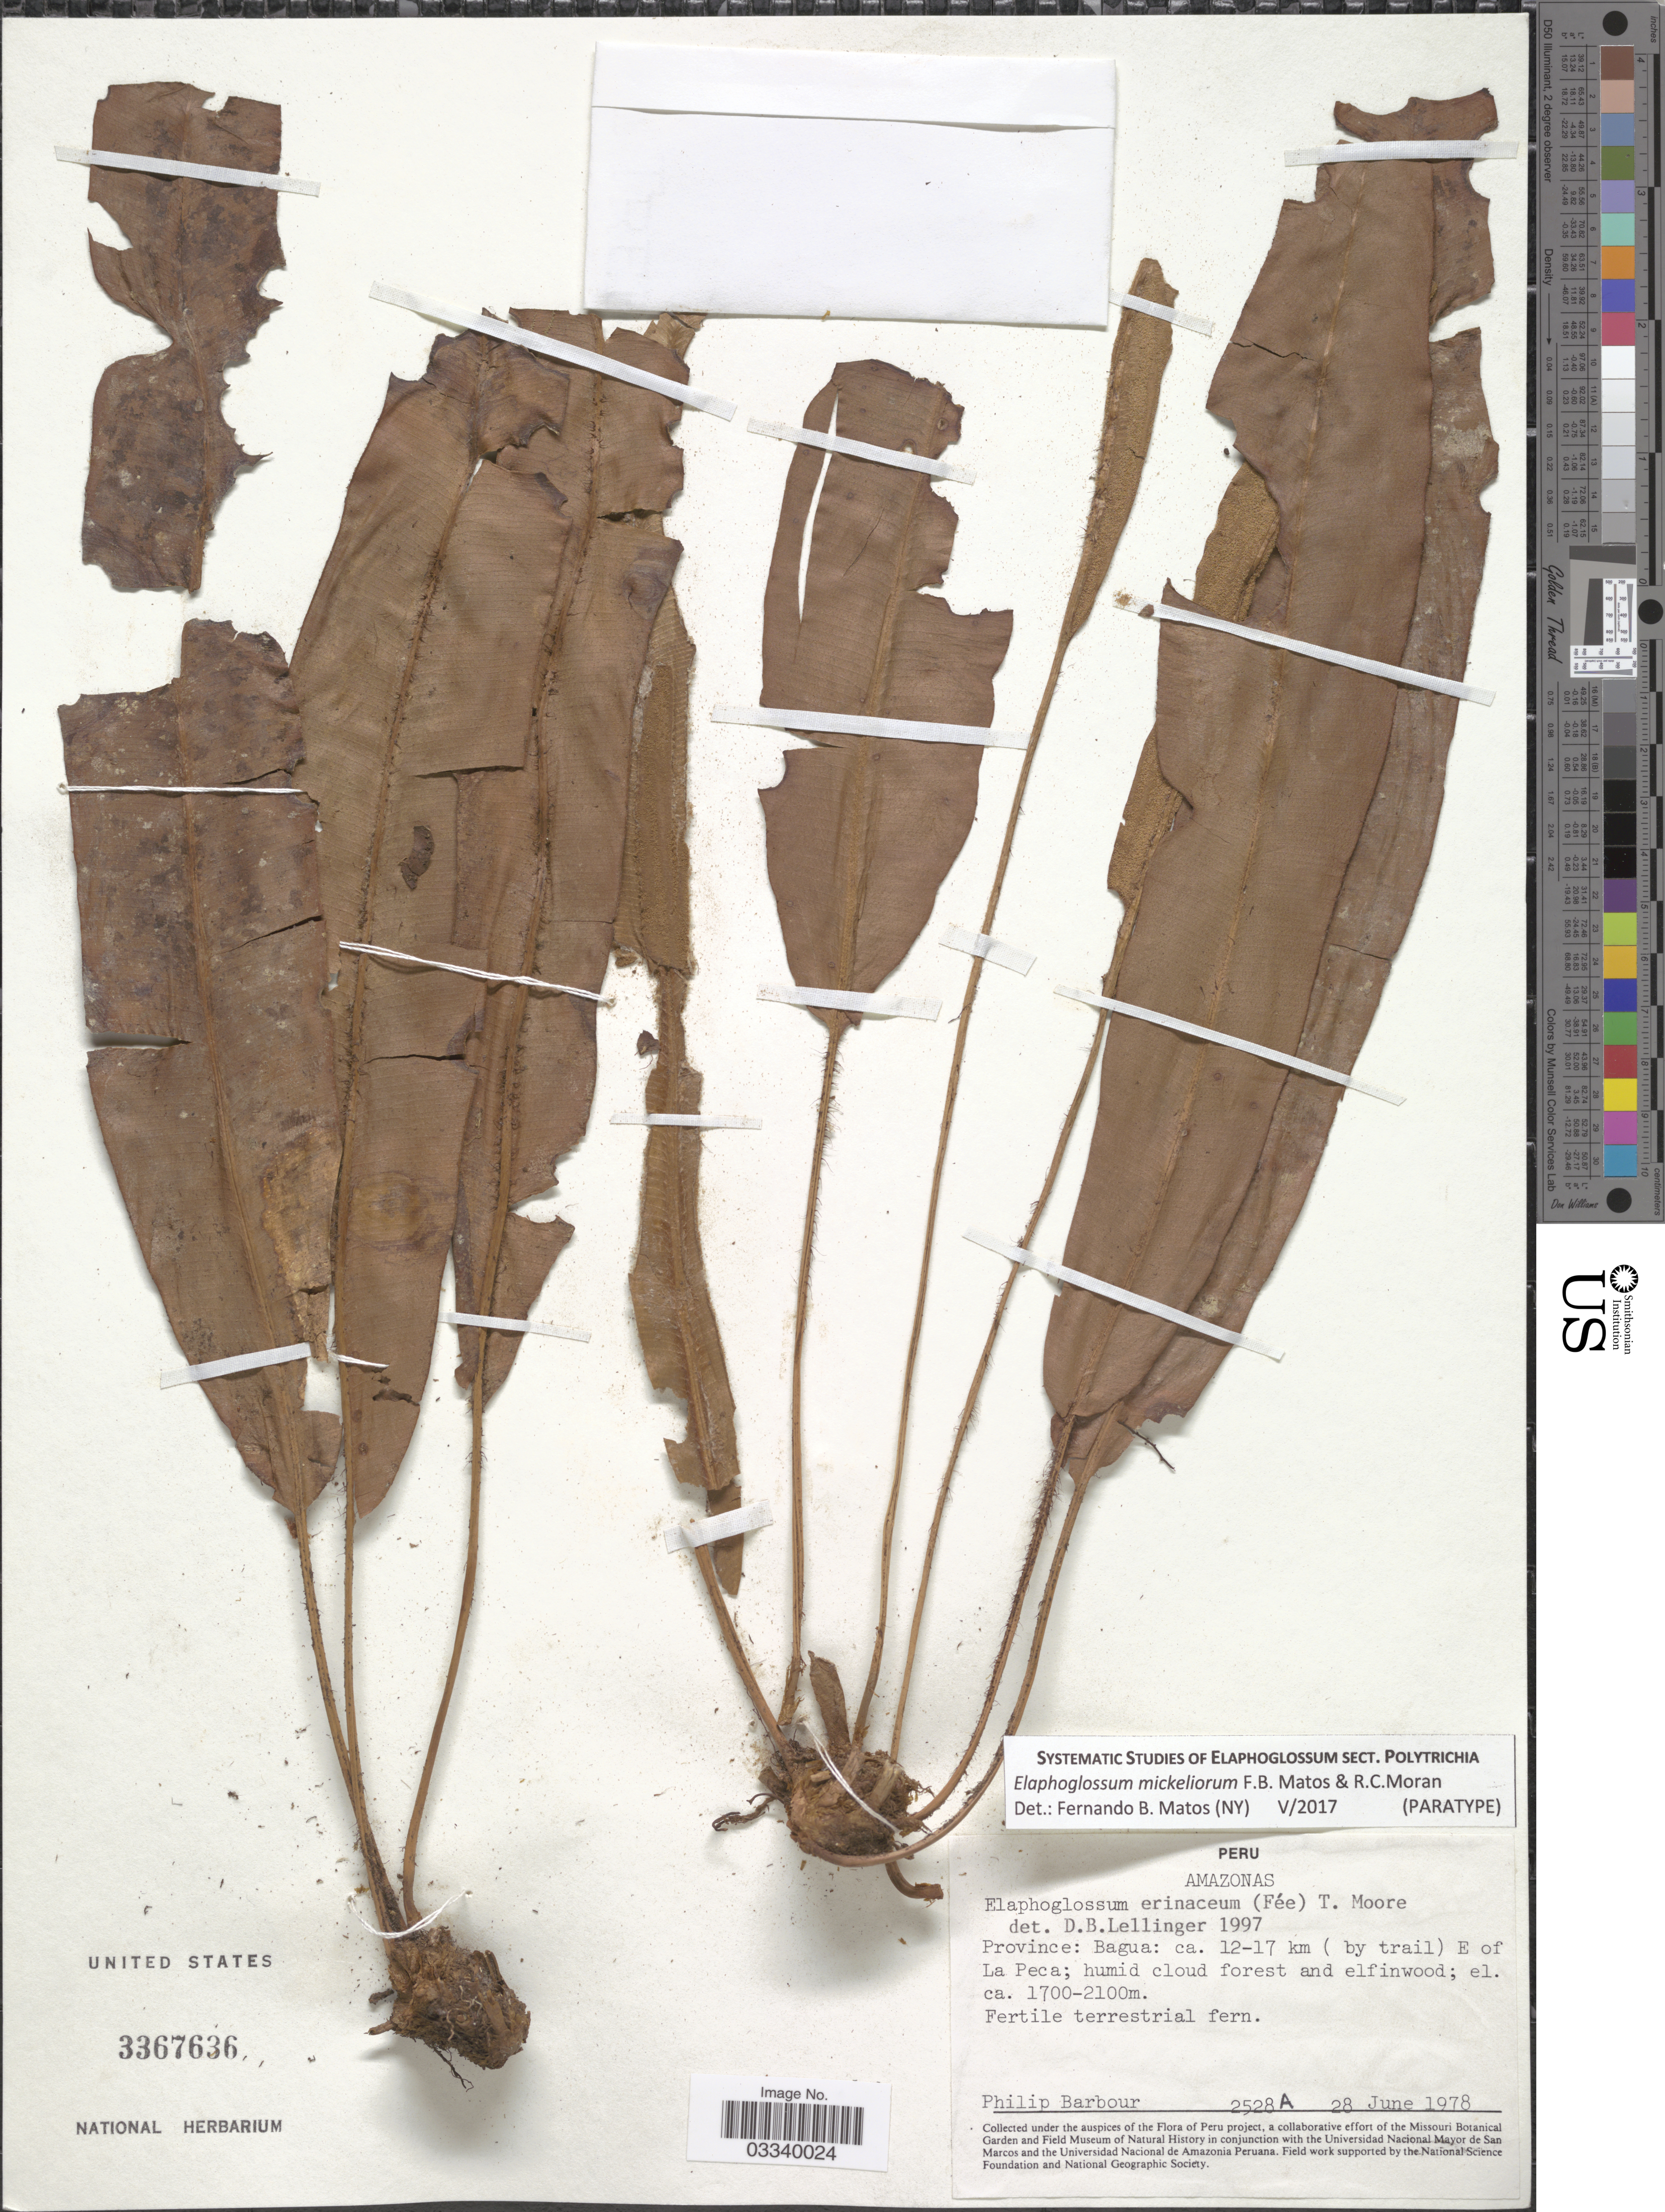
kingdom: Plantae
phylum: Tracheophyta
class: Polypodiopsida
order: Polypodiales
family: Dryopteridaceae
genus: Elaphoglossum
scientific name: Elaphoglossum mickeliorum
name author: F.B. Matos & R.C. Moran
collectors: P. Barbour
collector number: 2528A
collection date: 1978-06-28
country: Peru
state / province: Amazonas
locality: Province: Bagua: ca. 12-17 km (by trail) E of La Peca.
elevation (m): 1700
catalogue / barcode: US 3367636